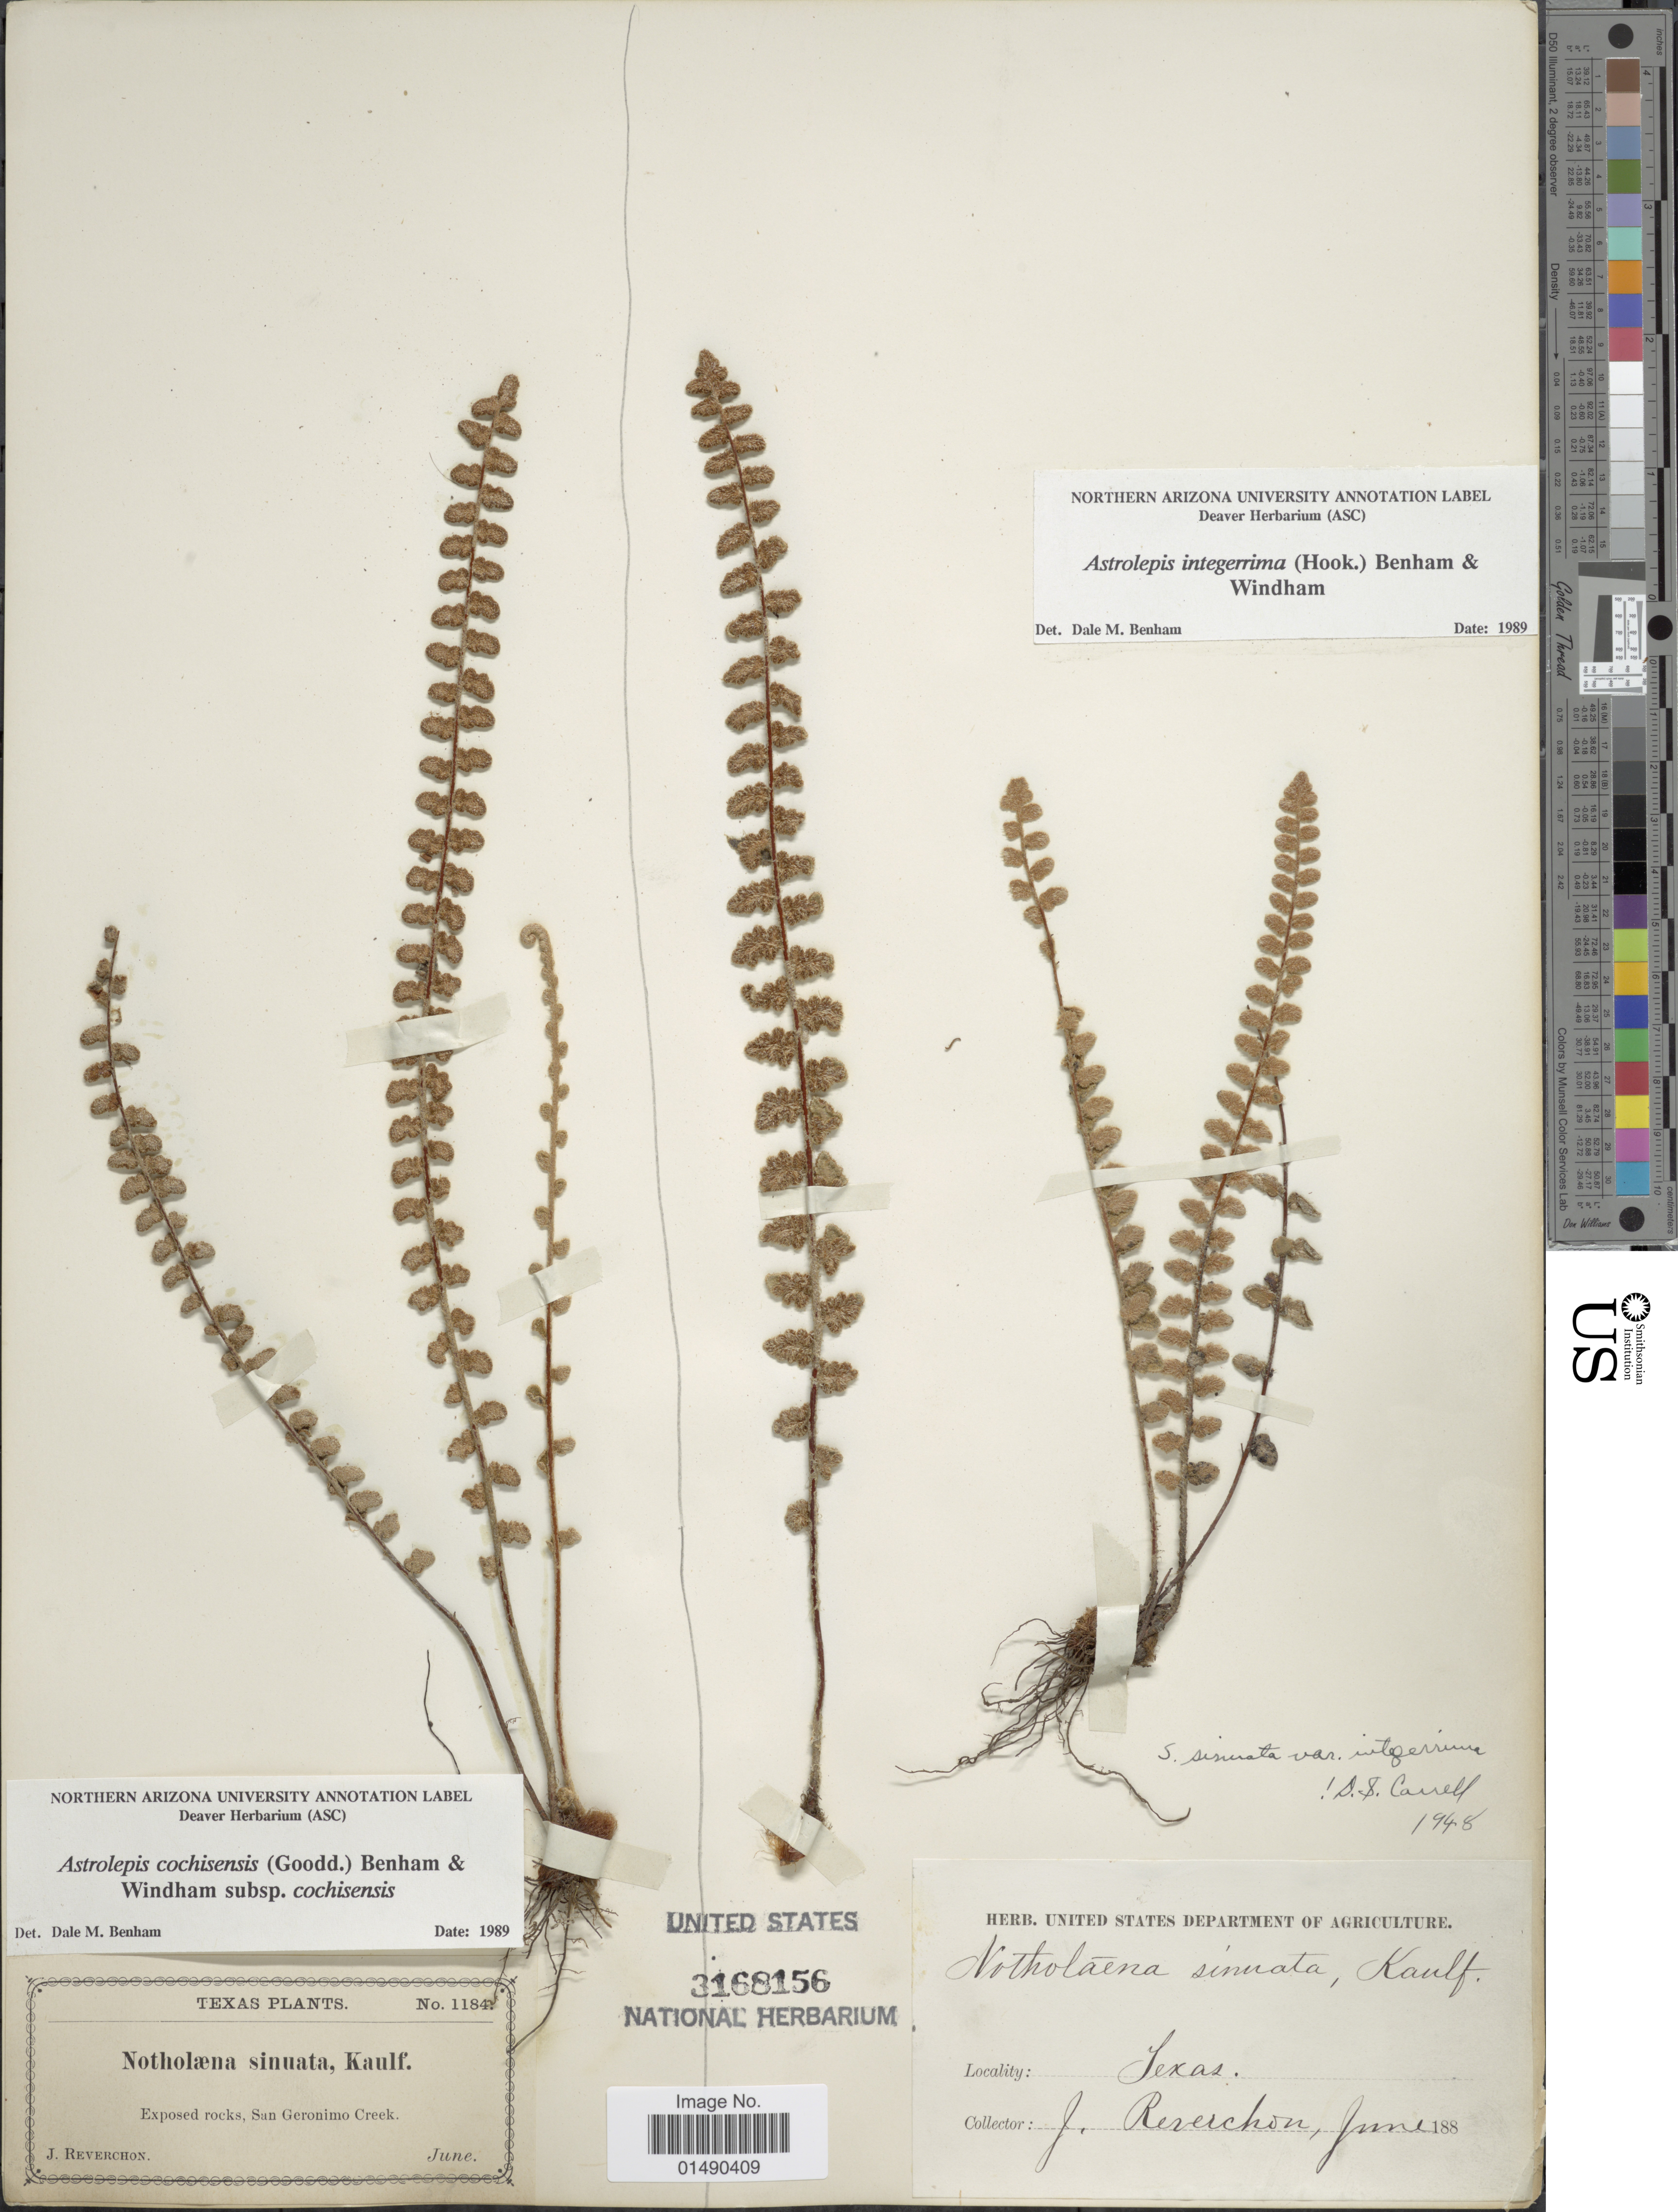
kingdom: Plantae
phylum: Tracheophyta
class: Polypodiopsida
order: Polypodiales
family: Pteridaceae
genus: Astrolepis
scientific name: Astrolepis cochisensis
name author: (C.O. Goodd.) D.M. Benham & Windham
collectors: J. Reverchon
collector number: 1184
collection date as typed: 188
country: United States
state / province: Texas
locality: Exposed rocks, San Geronimo Creek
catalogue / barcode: US 3168156